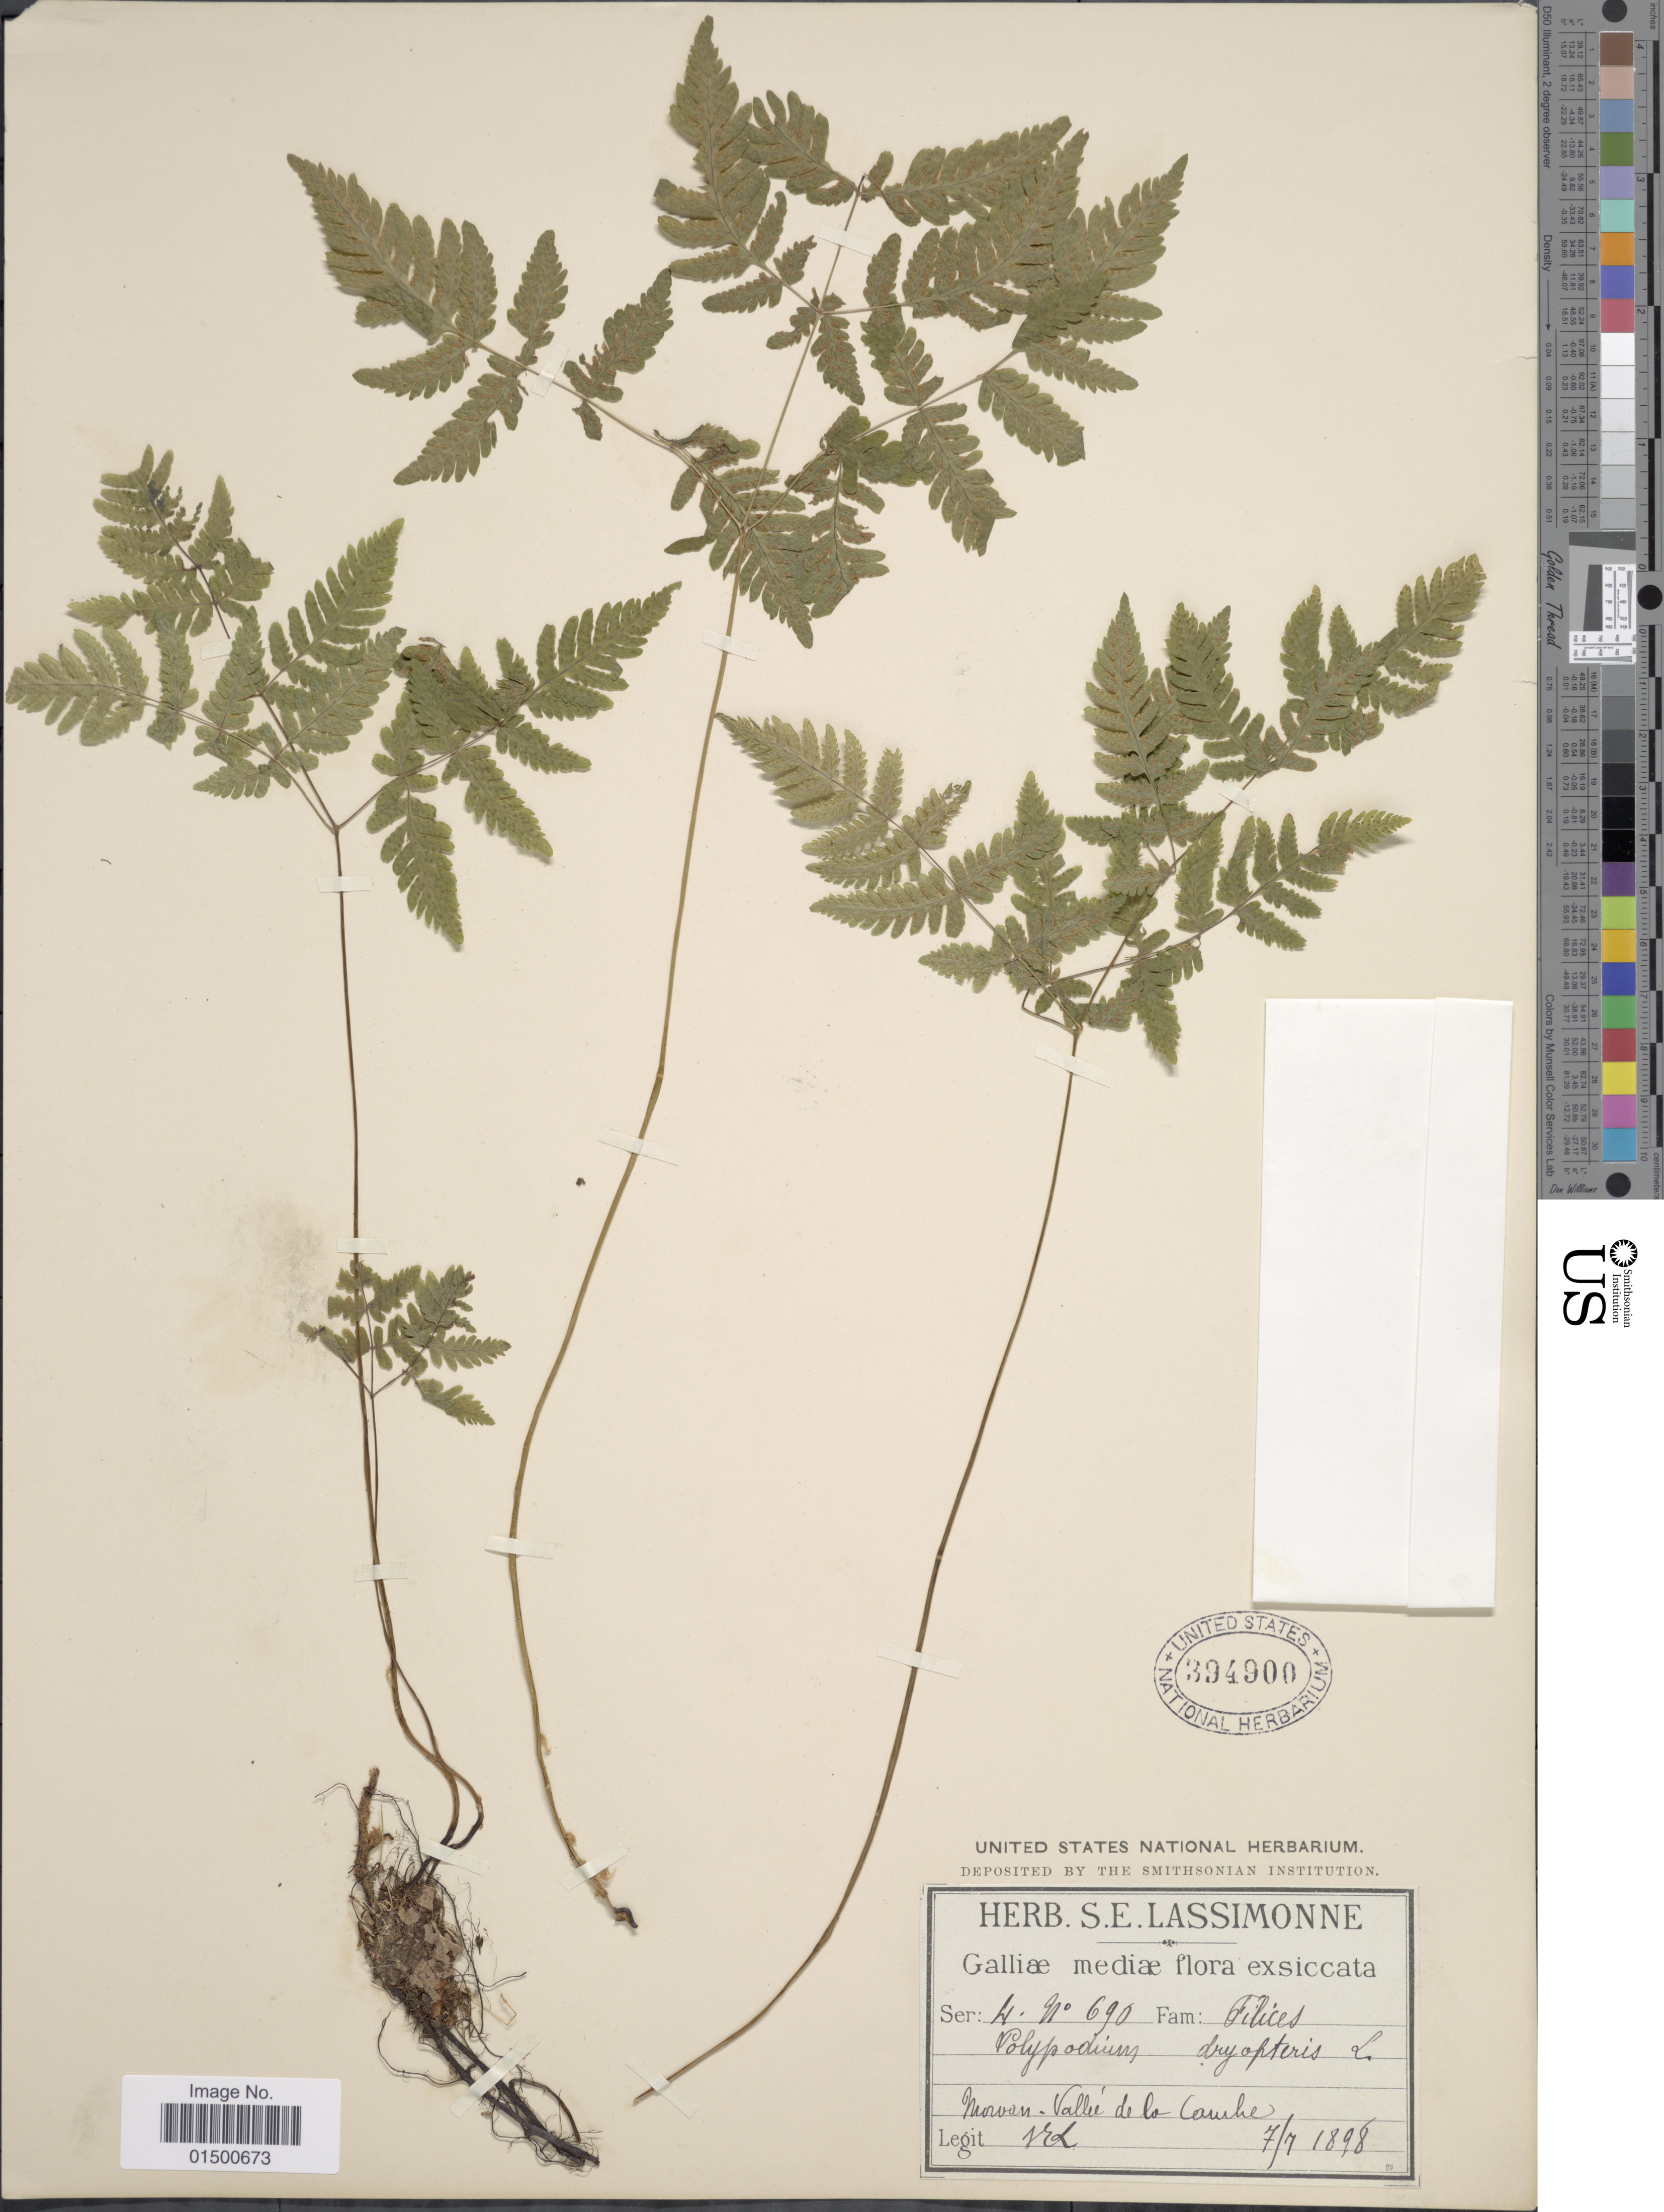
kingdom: Plantae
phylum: Tracheophyta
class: Polypodiopsida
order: Polypodiales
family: Cystopteridaceae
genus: Gymnocarpium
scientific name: Gymnocarpium disjunctum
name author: (Rupr.) Ching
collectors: S. Lassimonne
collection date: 1898-07-07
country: France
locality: Morvan - Vallée de la Canche [Valley of the Canche]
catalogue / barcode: US 394900